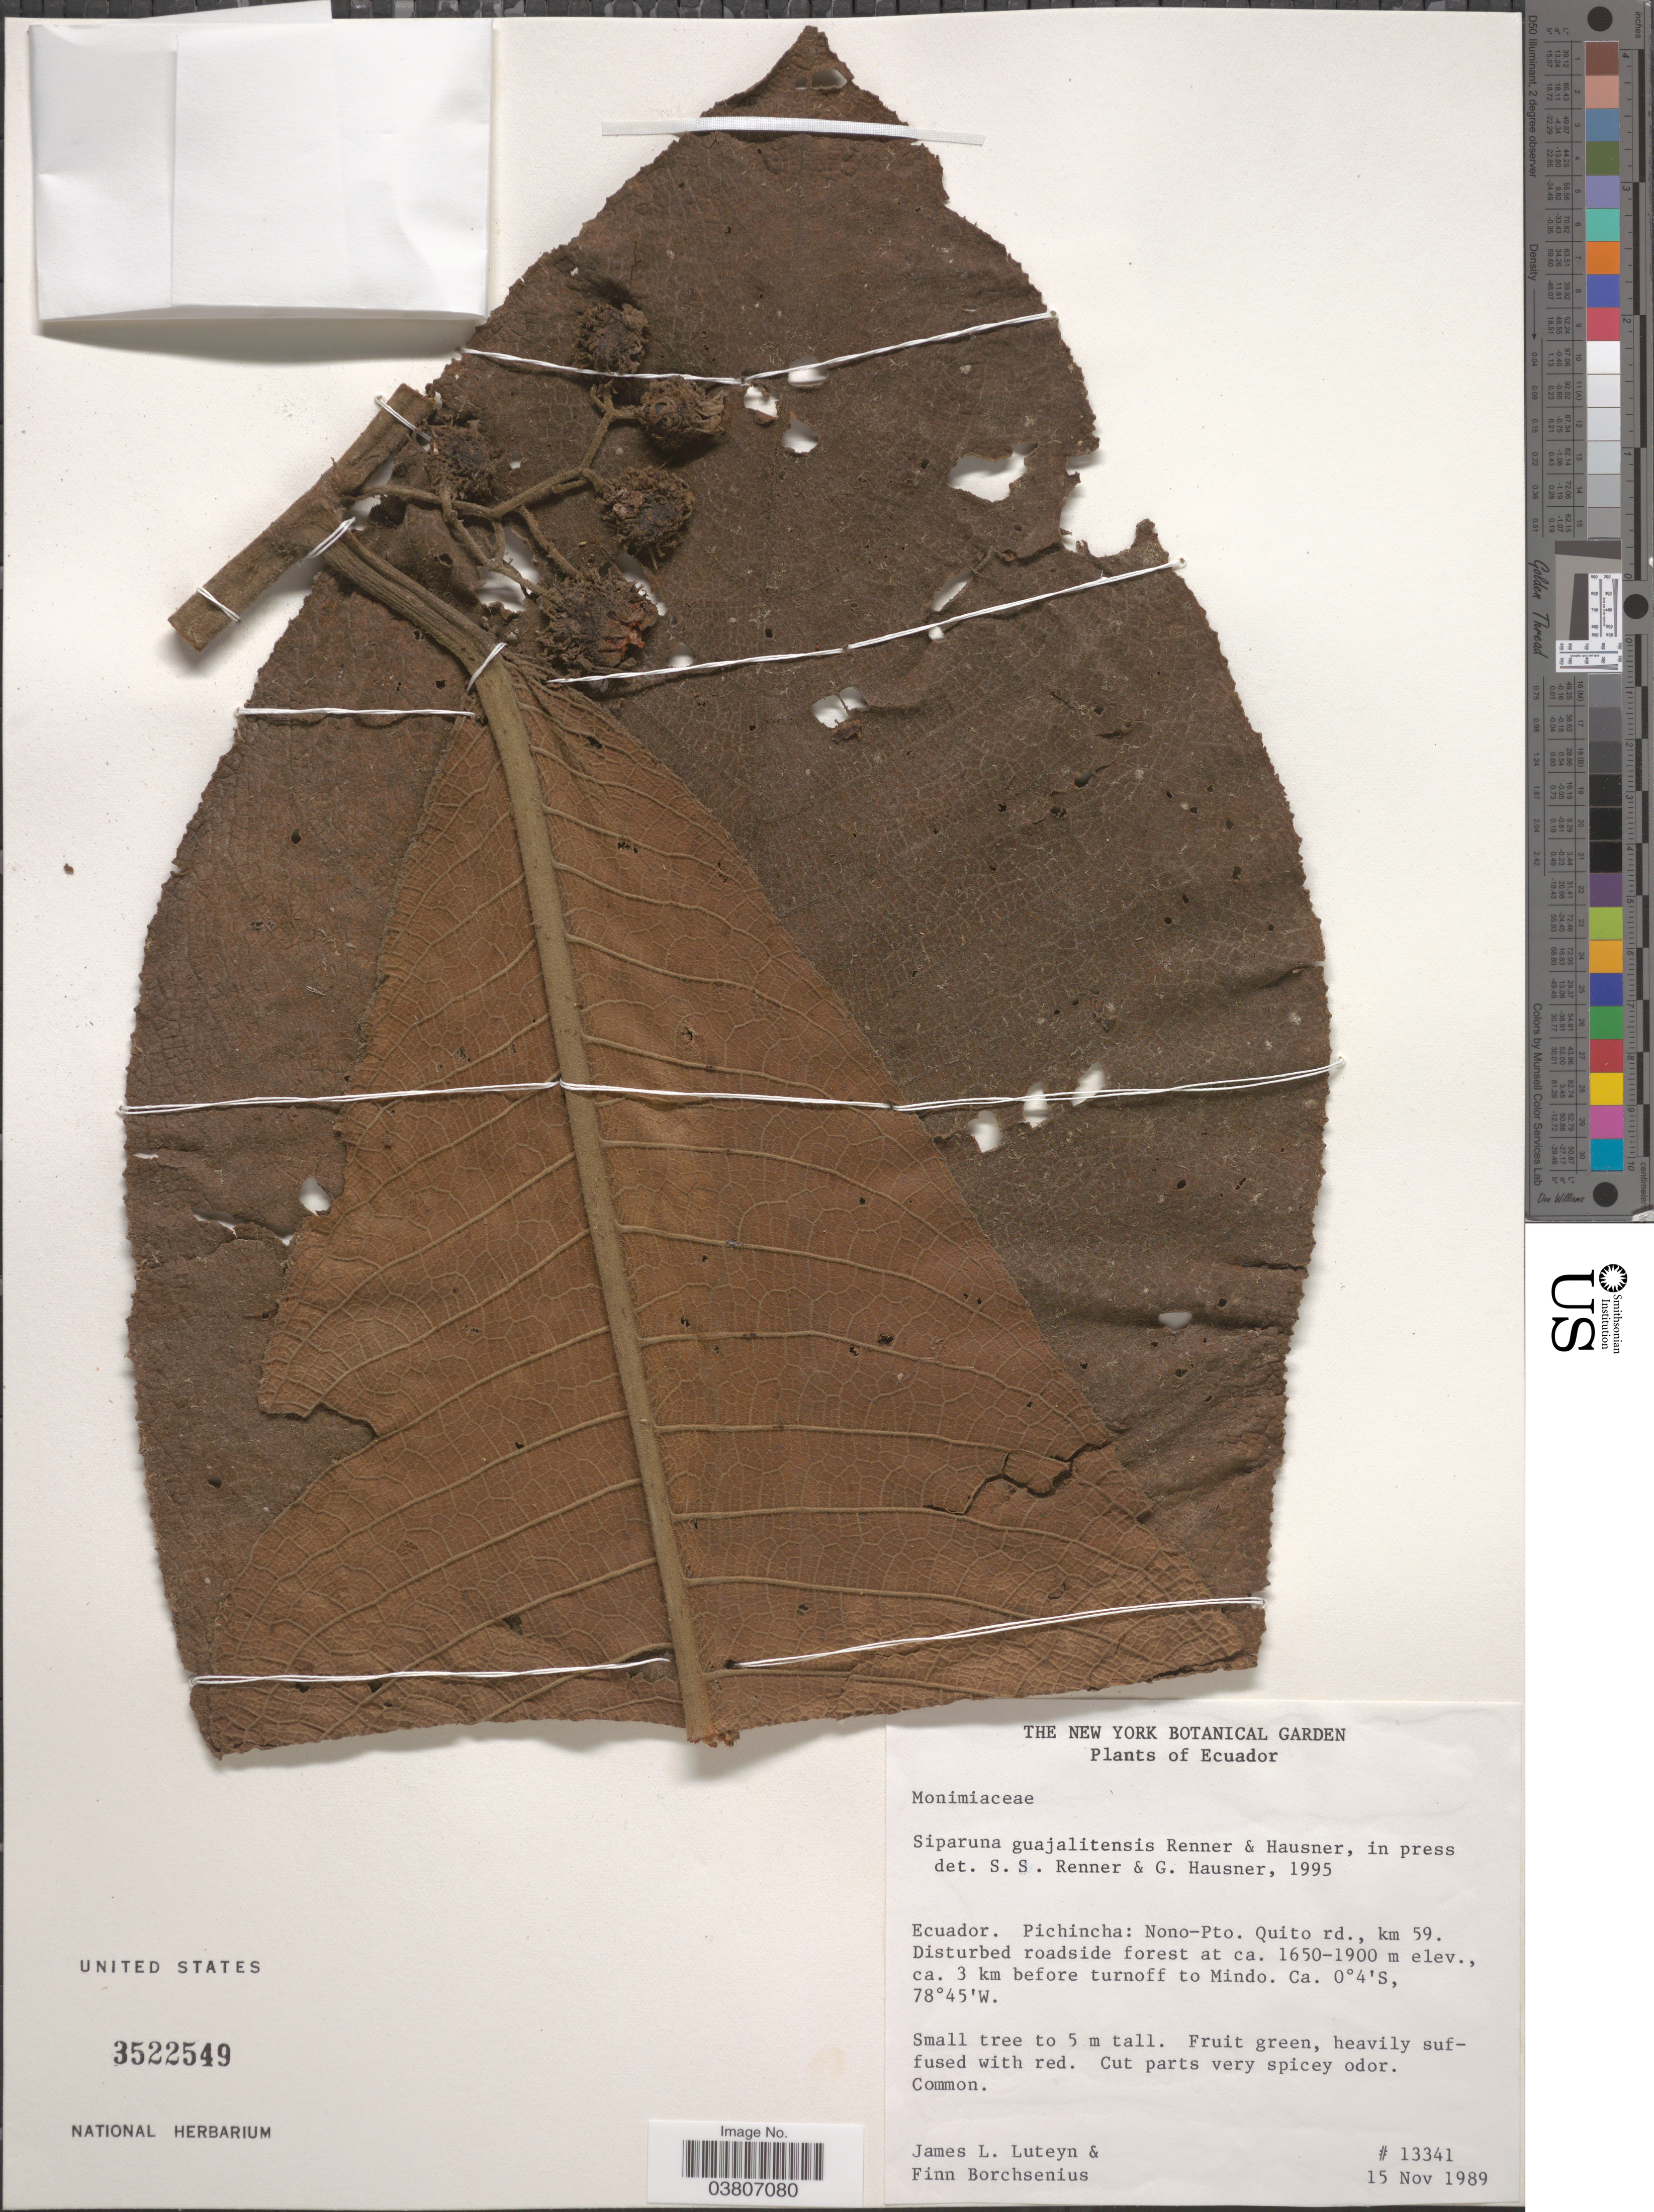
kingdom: Plantae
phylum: Tracheophyta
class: Magnoliopsida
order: Laurales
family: Siparunaceae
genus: Siparuna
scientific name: Siparuna guajalitensis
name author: S.S. Renner & Hausner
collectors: J. L. Luteyn & F. Borchsenius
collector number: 13341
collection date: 1989-11-15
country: Ecuador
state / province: Pichincha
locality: Nono-Pto. Quito rd., km 59. Disturbed roadside forest at ca. 3 km before turnoff to Mindo.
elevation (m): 1650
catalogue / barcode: US 3522549